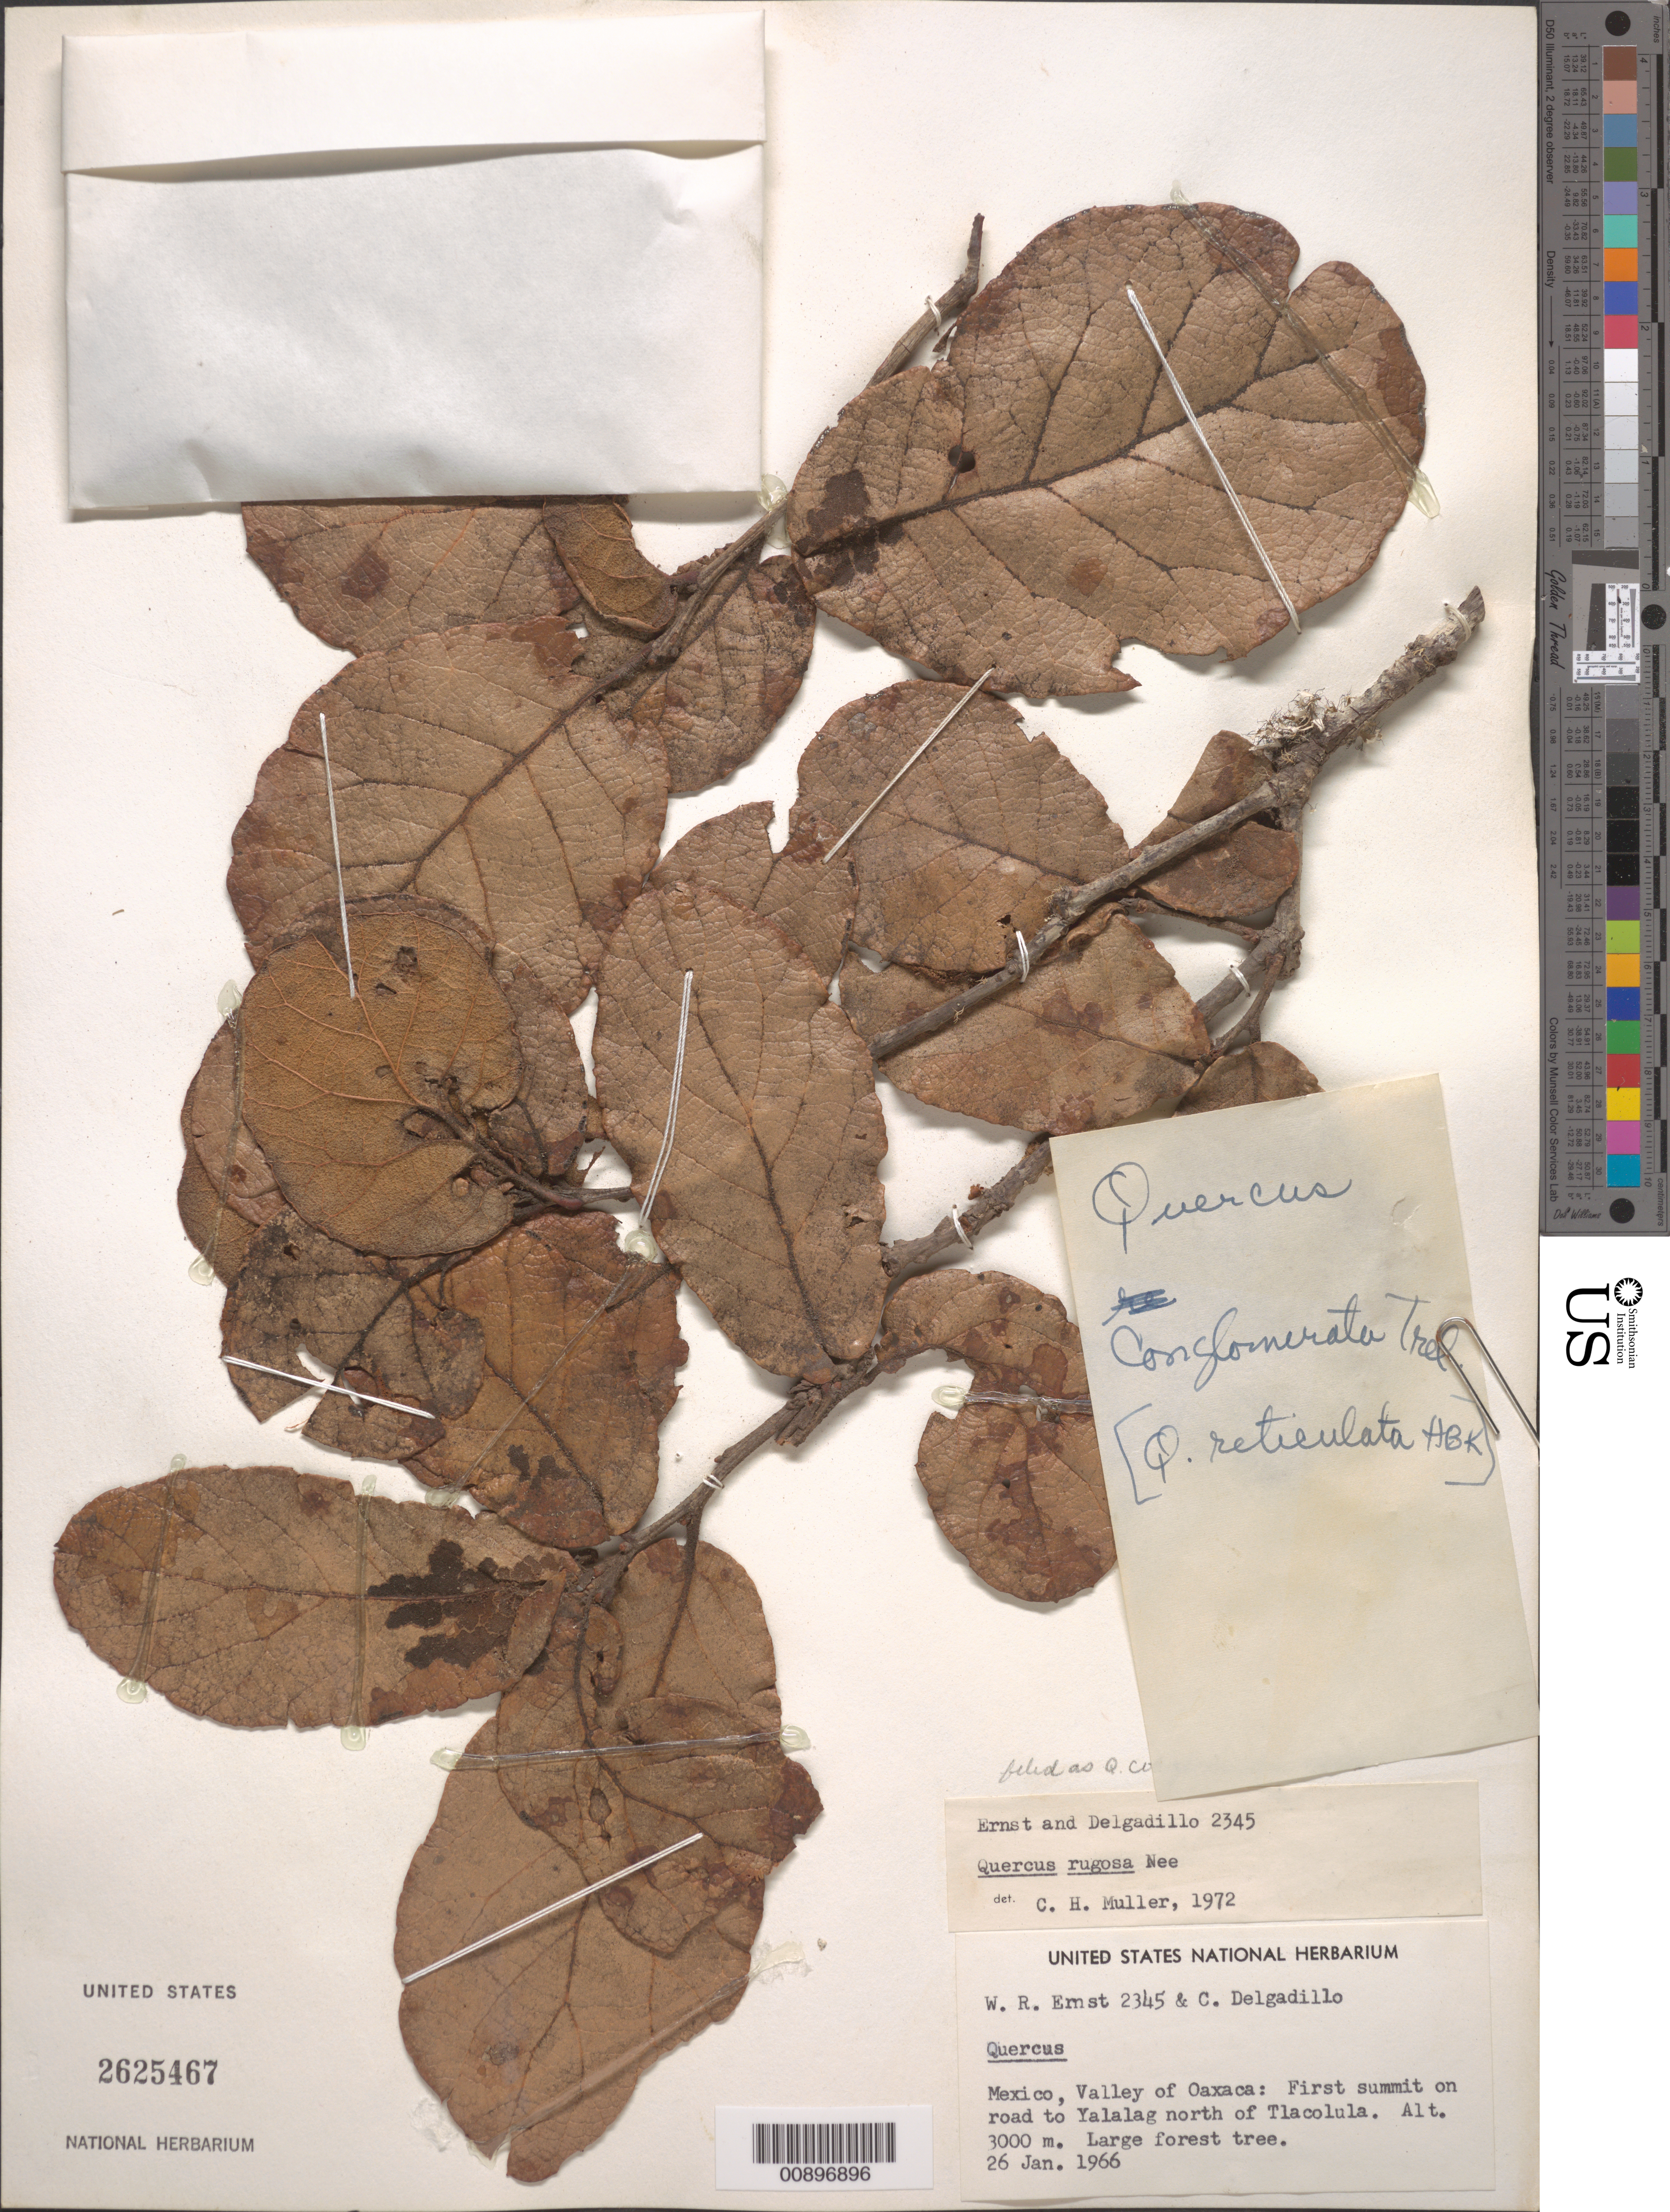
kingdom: Plantae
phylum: Tracheophyta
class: Magnoliopsida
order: Fagales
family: Fagaceae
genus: Quercus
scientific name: Quercus conglomerata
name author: Trel.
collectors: W. R. Ernst & C. Delgadillo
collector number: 2345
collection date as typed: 26 Jan 1966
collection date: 1966-01-26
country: Mexico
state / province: Oaxaca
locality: Valley of Oaxaca: First summit on road to Yalalag north of Tlacolula.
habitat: Forest.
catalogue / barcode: US 2625467